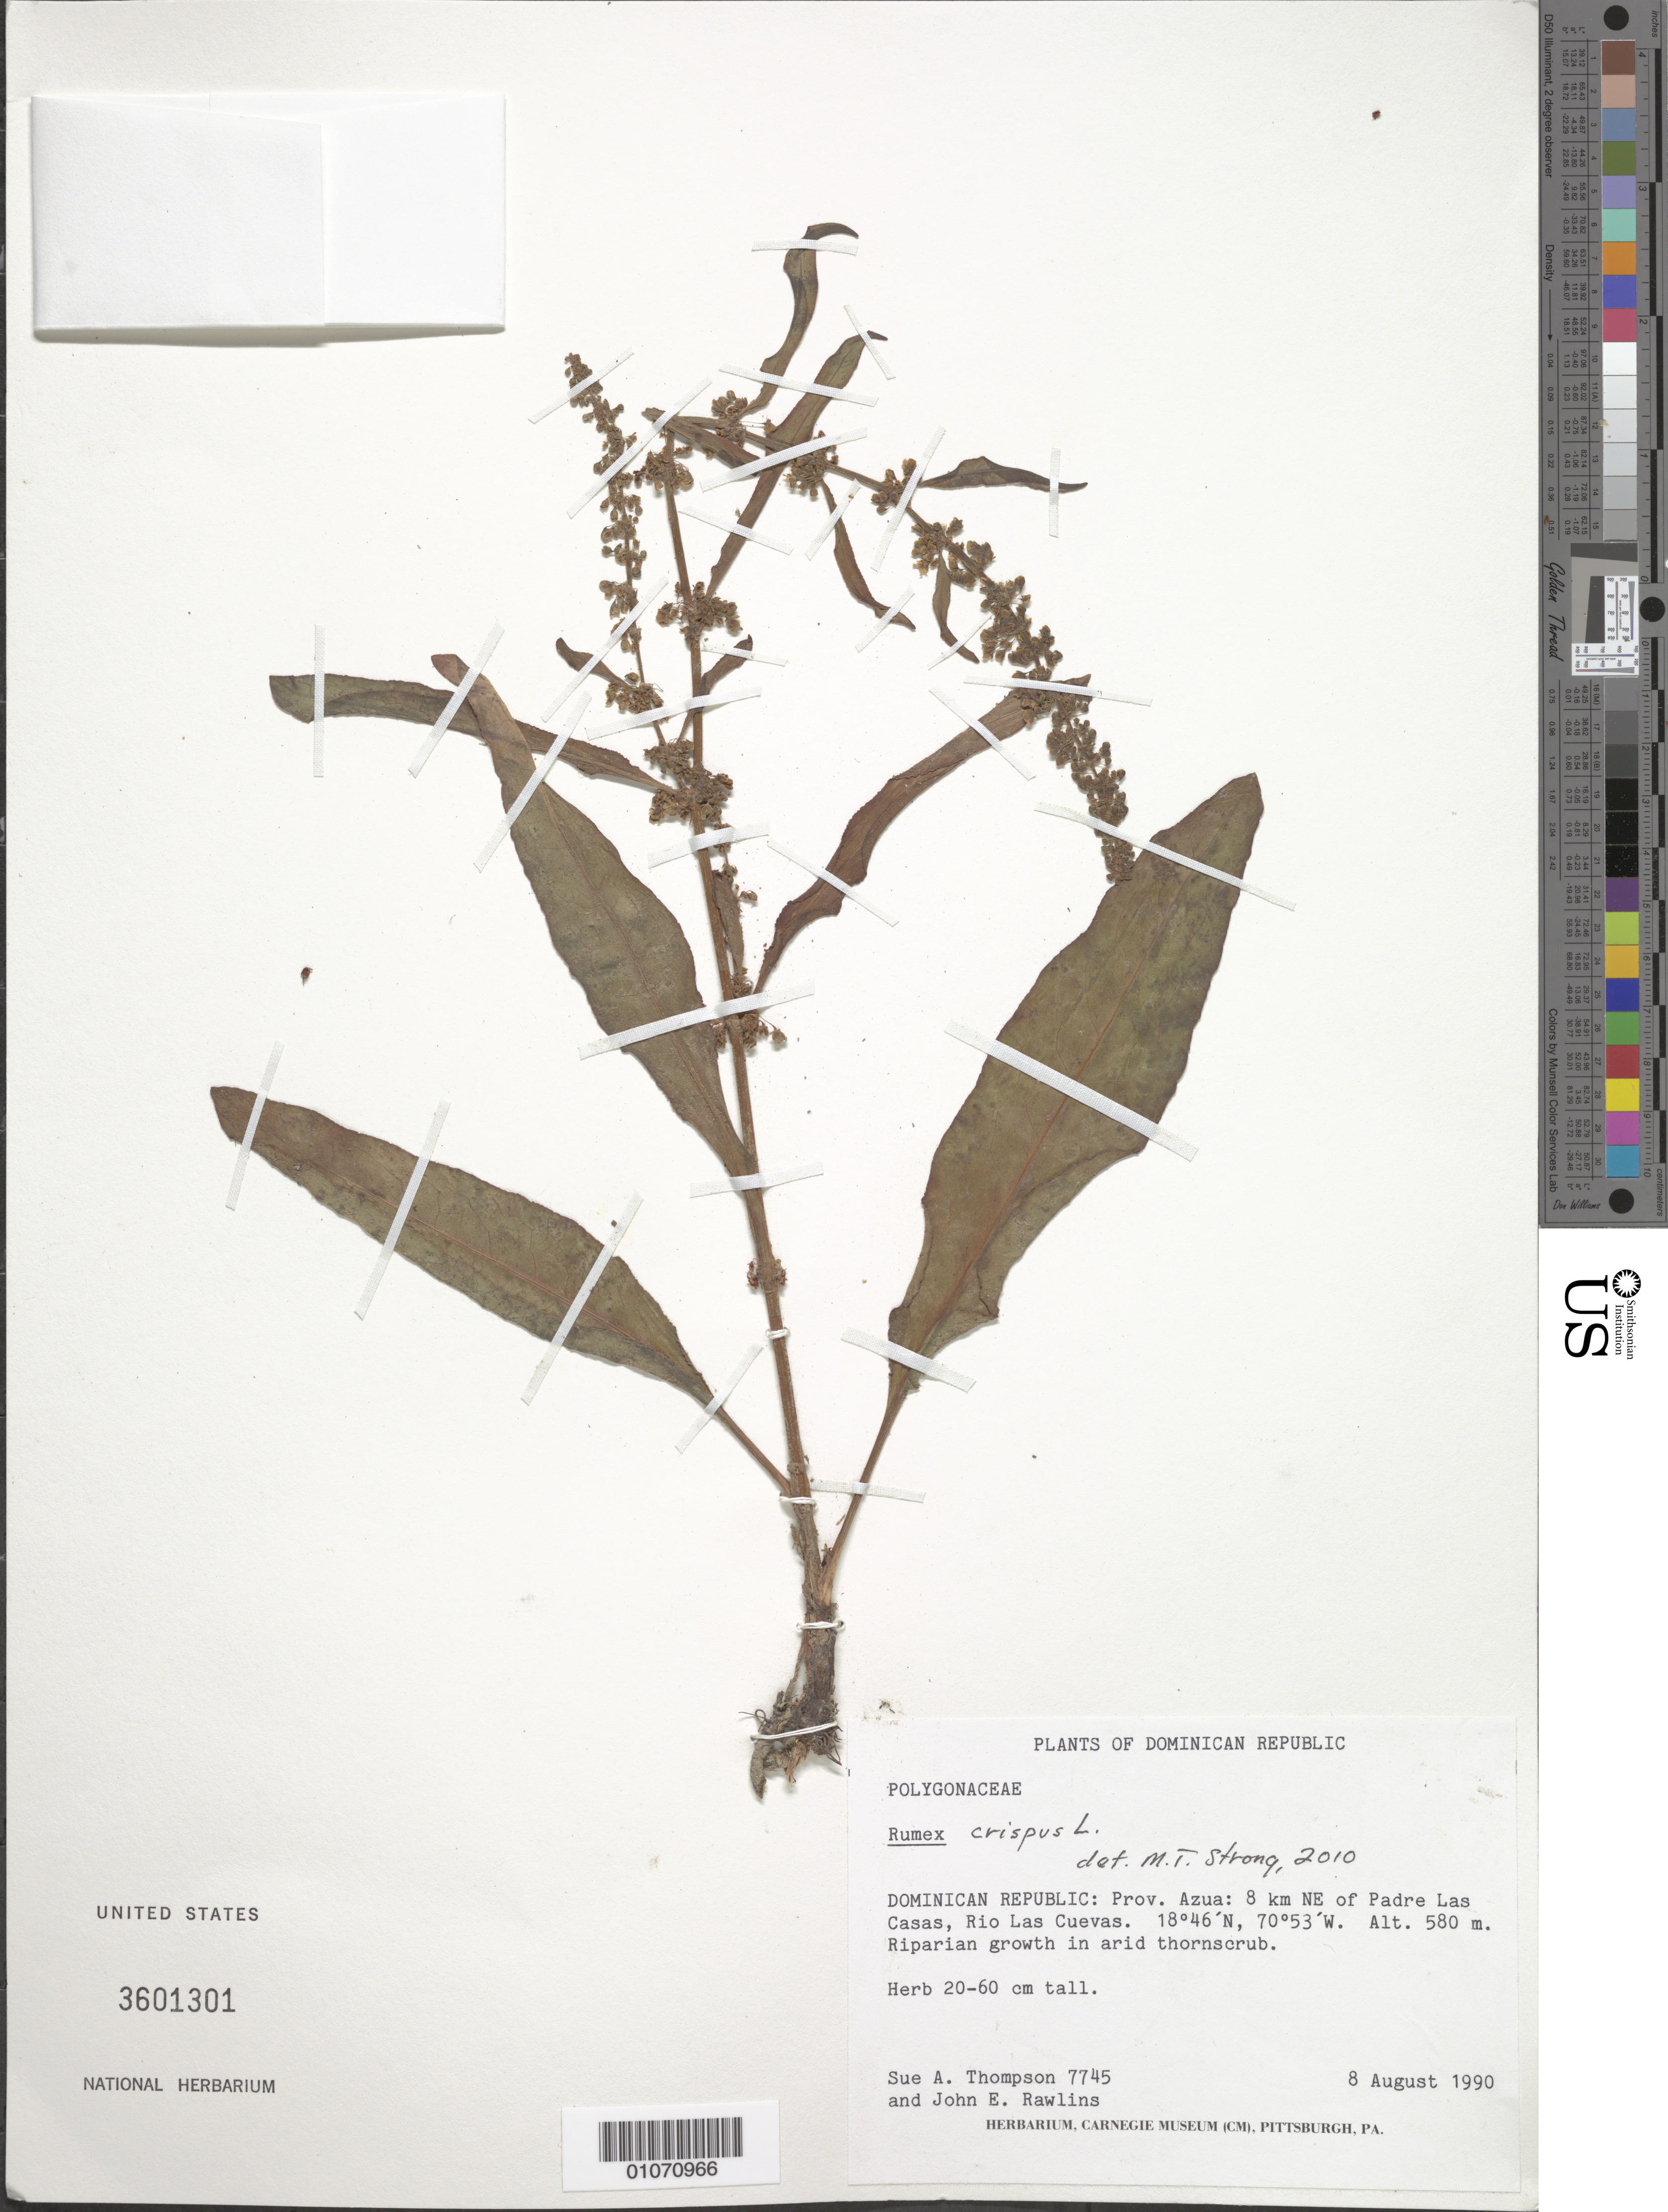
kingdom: Plantae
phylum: Tracheophyta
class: Magnoliopsida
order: Caryophyllales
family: Polygonaceae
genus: Rumex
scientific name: Rumex crispus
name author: L.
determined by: Strong, M. T., (US), Smithsonian Institution - National Museum of Natural History (UNITED STATES)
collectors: S. A. Thompson, J. Rawlins & C. Young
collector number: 7745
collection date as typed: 08 Aug 1990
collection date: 1990-08-08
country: Dominican Republic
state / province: Azua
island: Hispaniola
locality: Padre Las Casas, 8 km NE of; Rio Las Cuevas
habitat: Riparian growth in arid thorn scrub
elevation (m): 580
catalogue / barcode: US 3601301